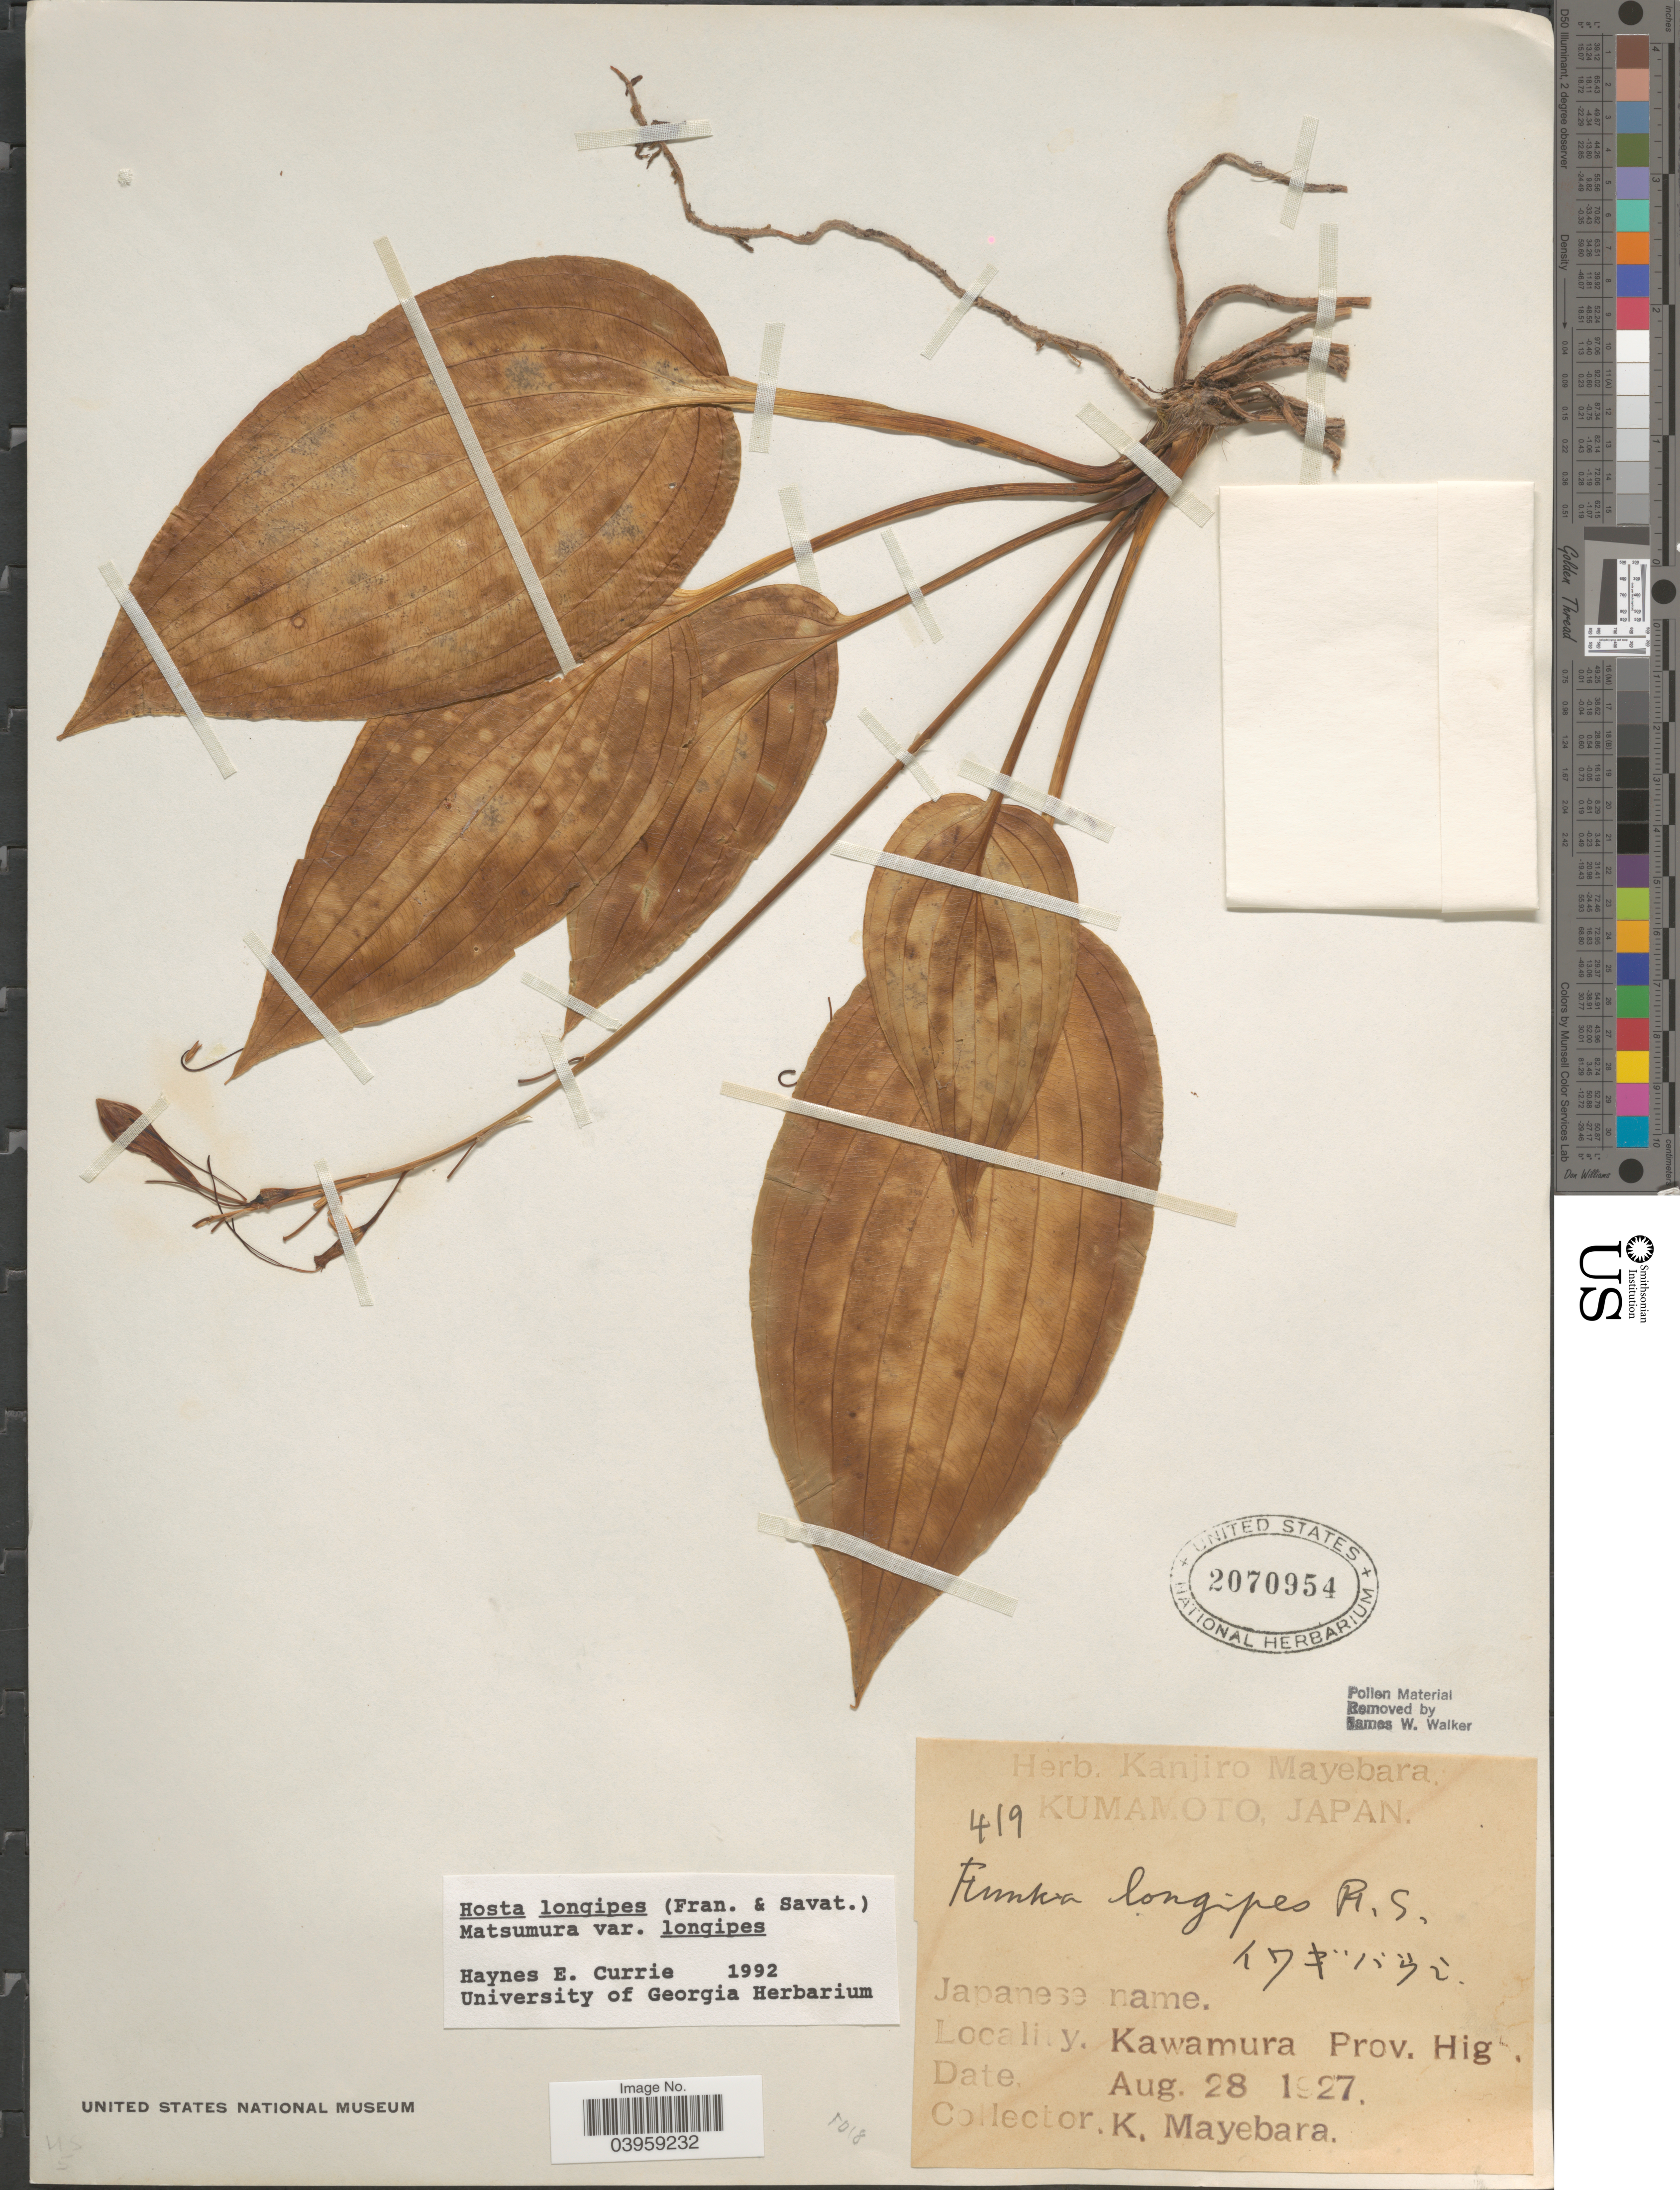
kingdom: Plantae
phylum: Tracheophyta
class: Liliopsida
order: Asparagales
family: Asparagaceae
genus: Hosta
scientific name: Hosta longipes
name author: (Franch. & Sav.) Matsum.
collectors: K. Mayebara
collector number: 419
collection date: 1927-08-28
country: Japan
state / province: Kumamoto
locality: Kawamura Prov. Hig.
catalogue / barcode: US 2070954